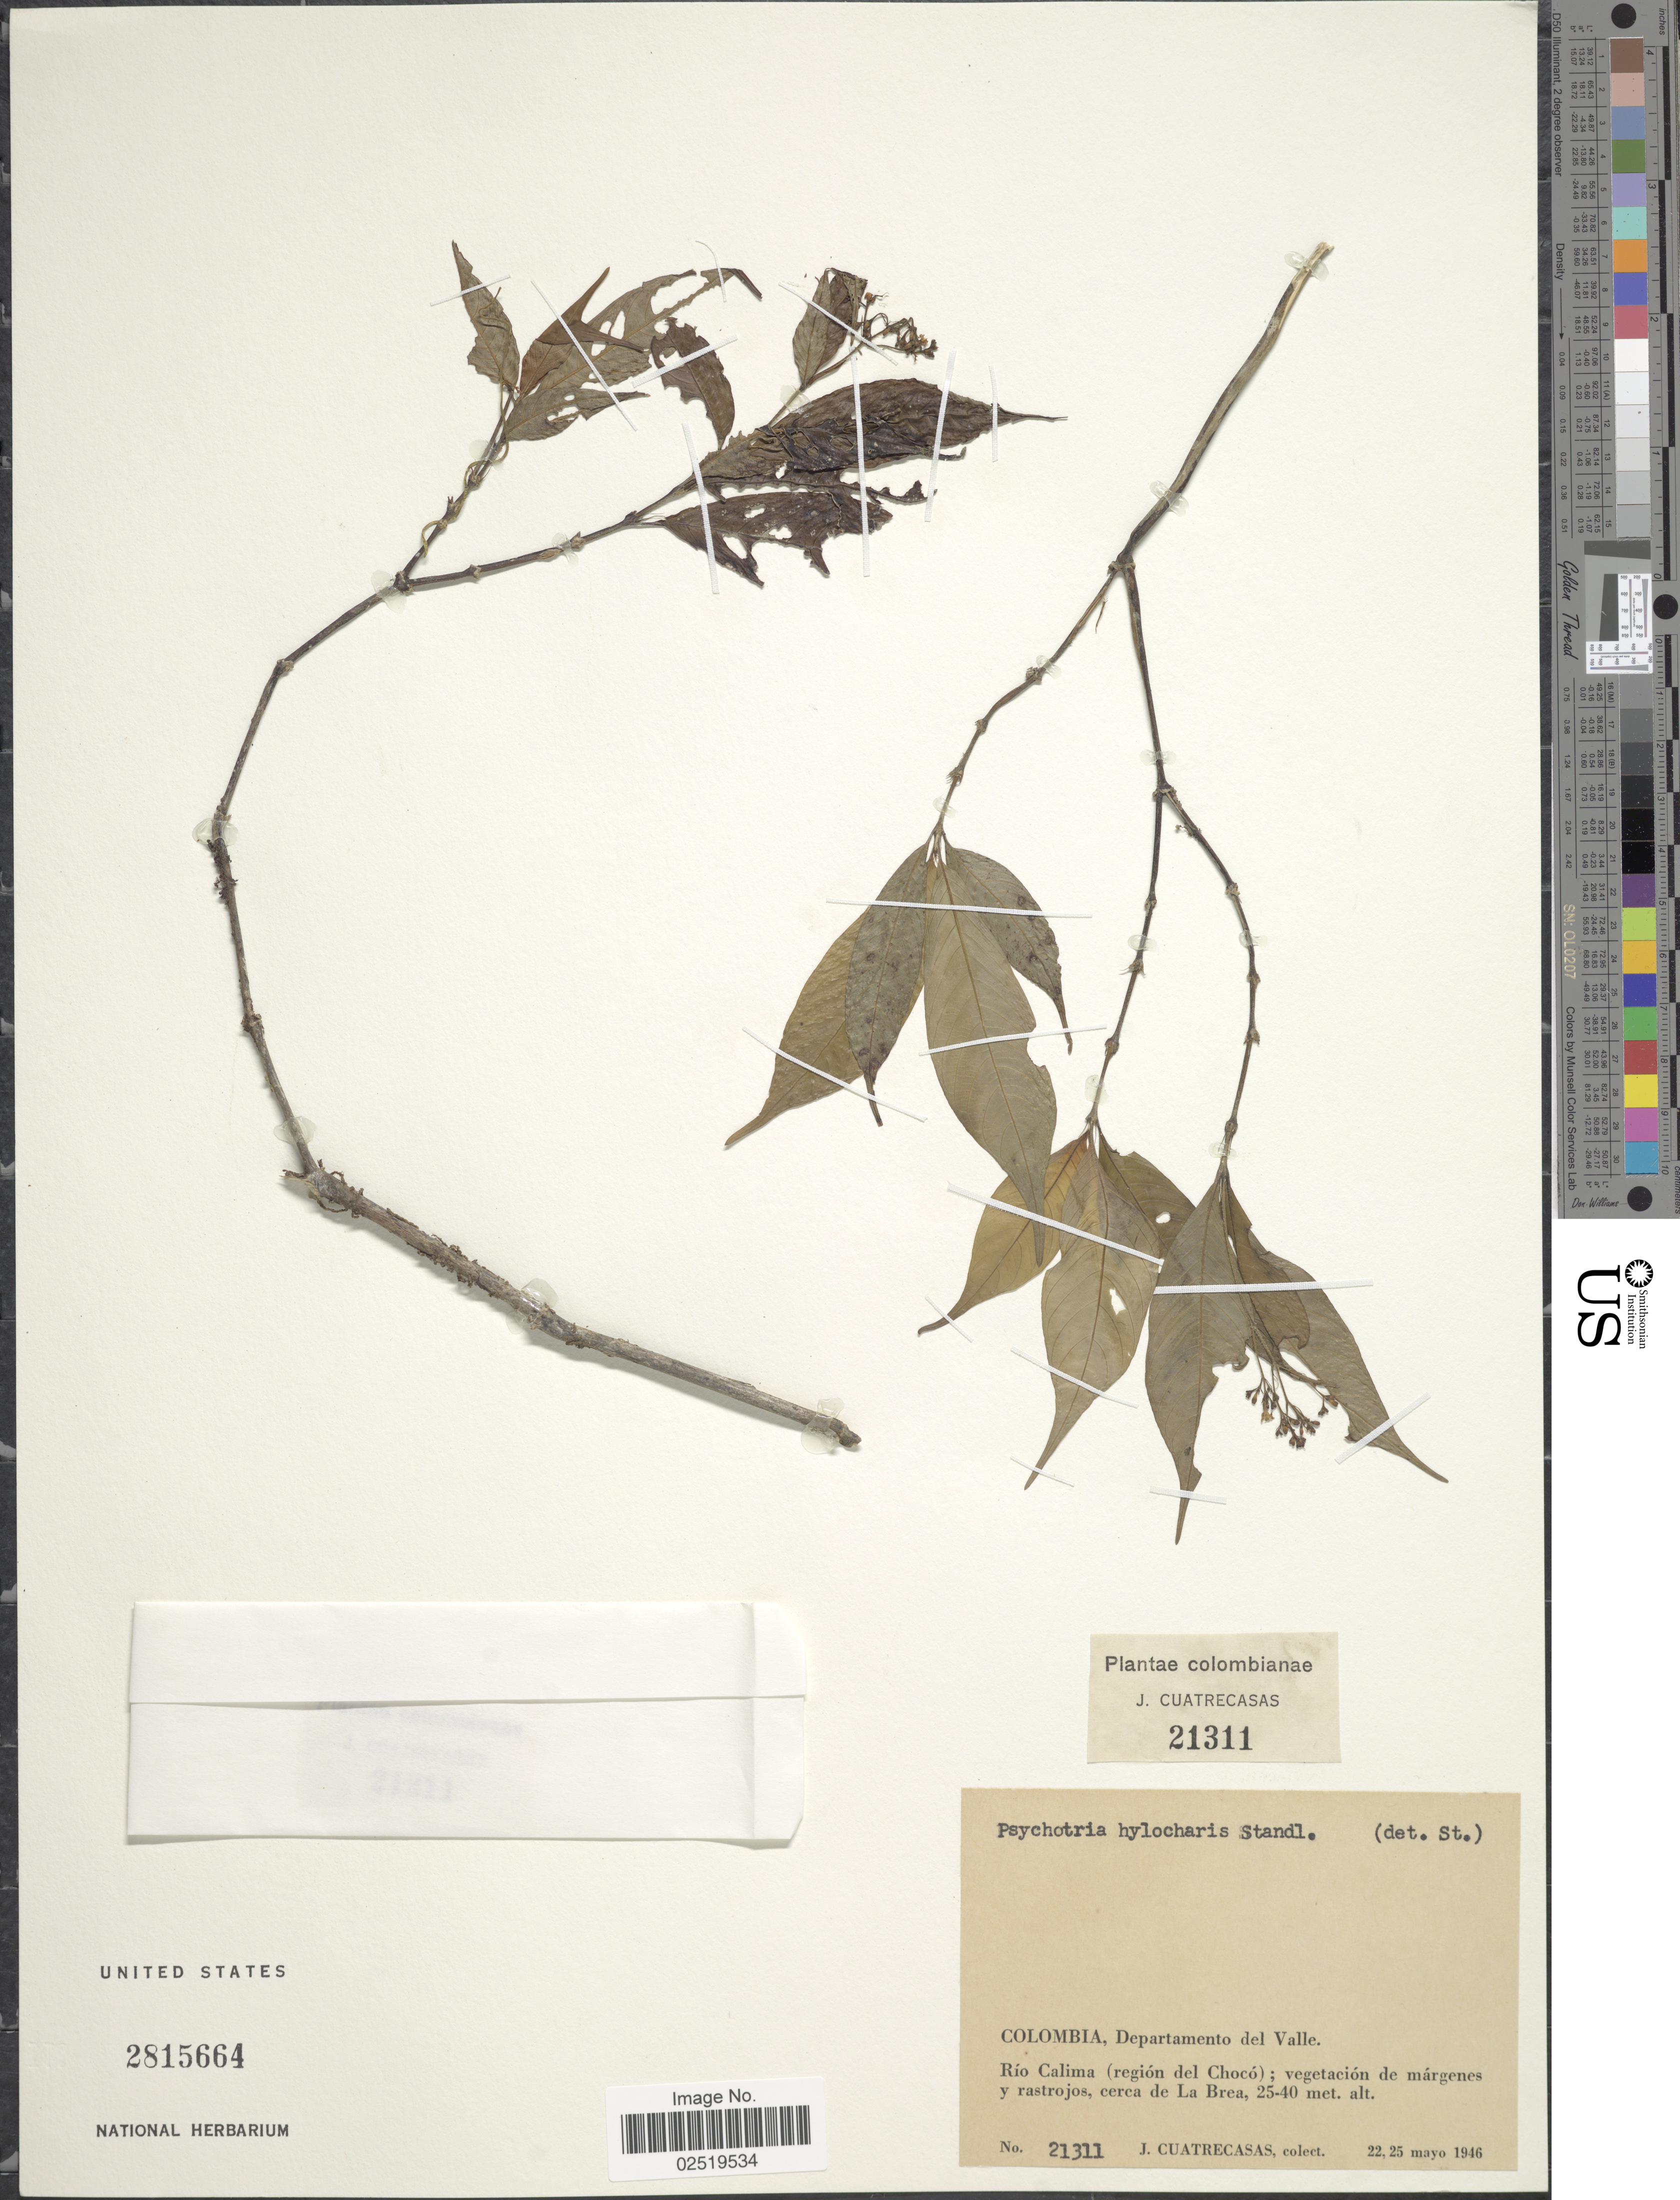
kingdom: Plantae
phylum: Tracheophyta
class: Magnoliopsida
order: Gentianales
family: Rubiaceae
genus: Psychotria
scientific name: Psychotria hylocharis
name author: Standl.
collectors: J. Cuatrecasas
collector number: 21311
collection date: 1946-05-22/1946-05-25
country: Colombia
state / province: Valle del Cauca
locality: Departamento del Valle, Rio Calima (region del Choco); vegetacion de margenes y rastrojos, cerca de La Brea, colombianae.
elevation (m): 25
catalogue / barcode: US 2815664